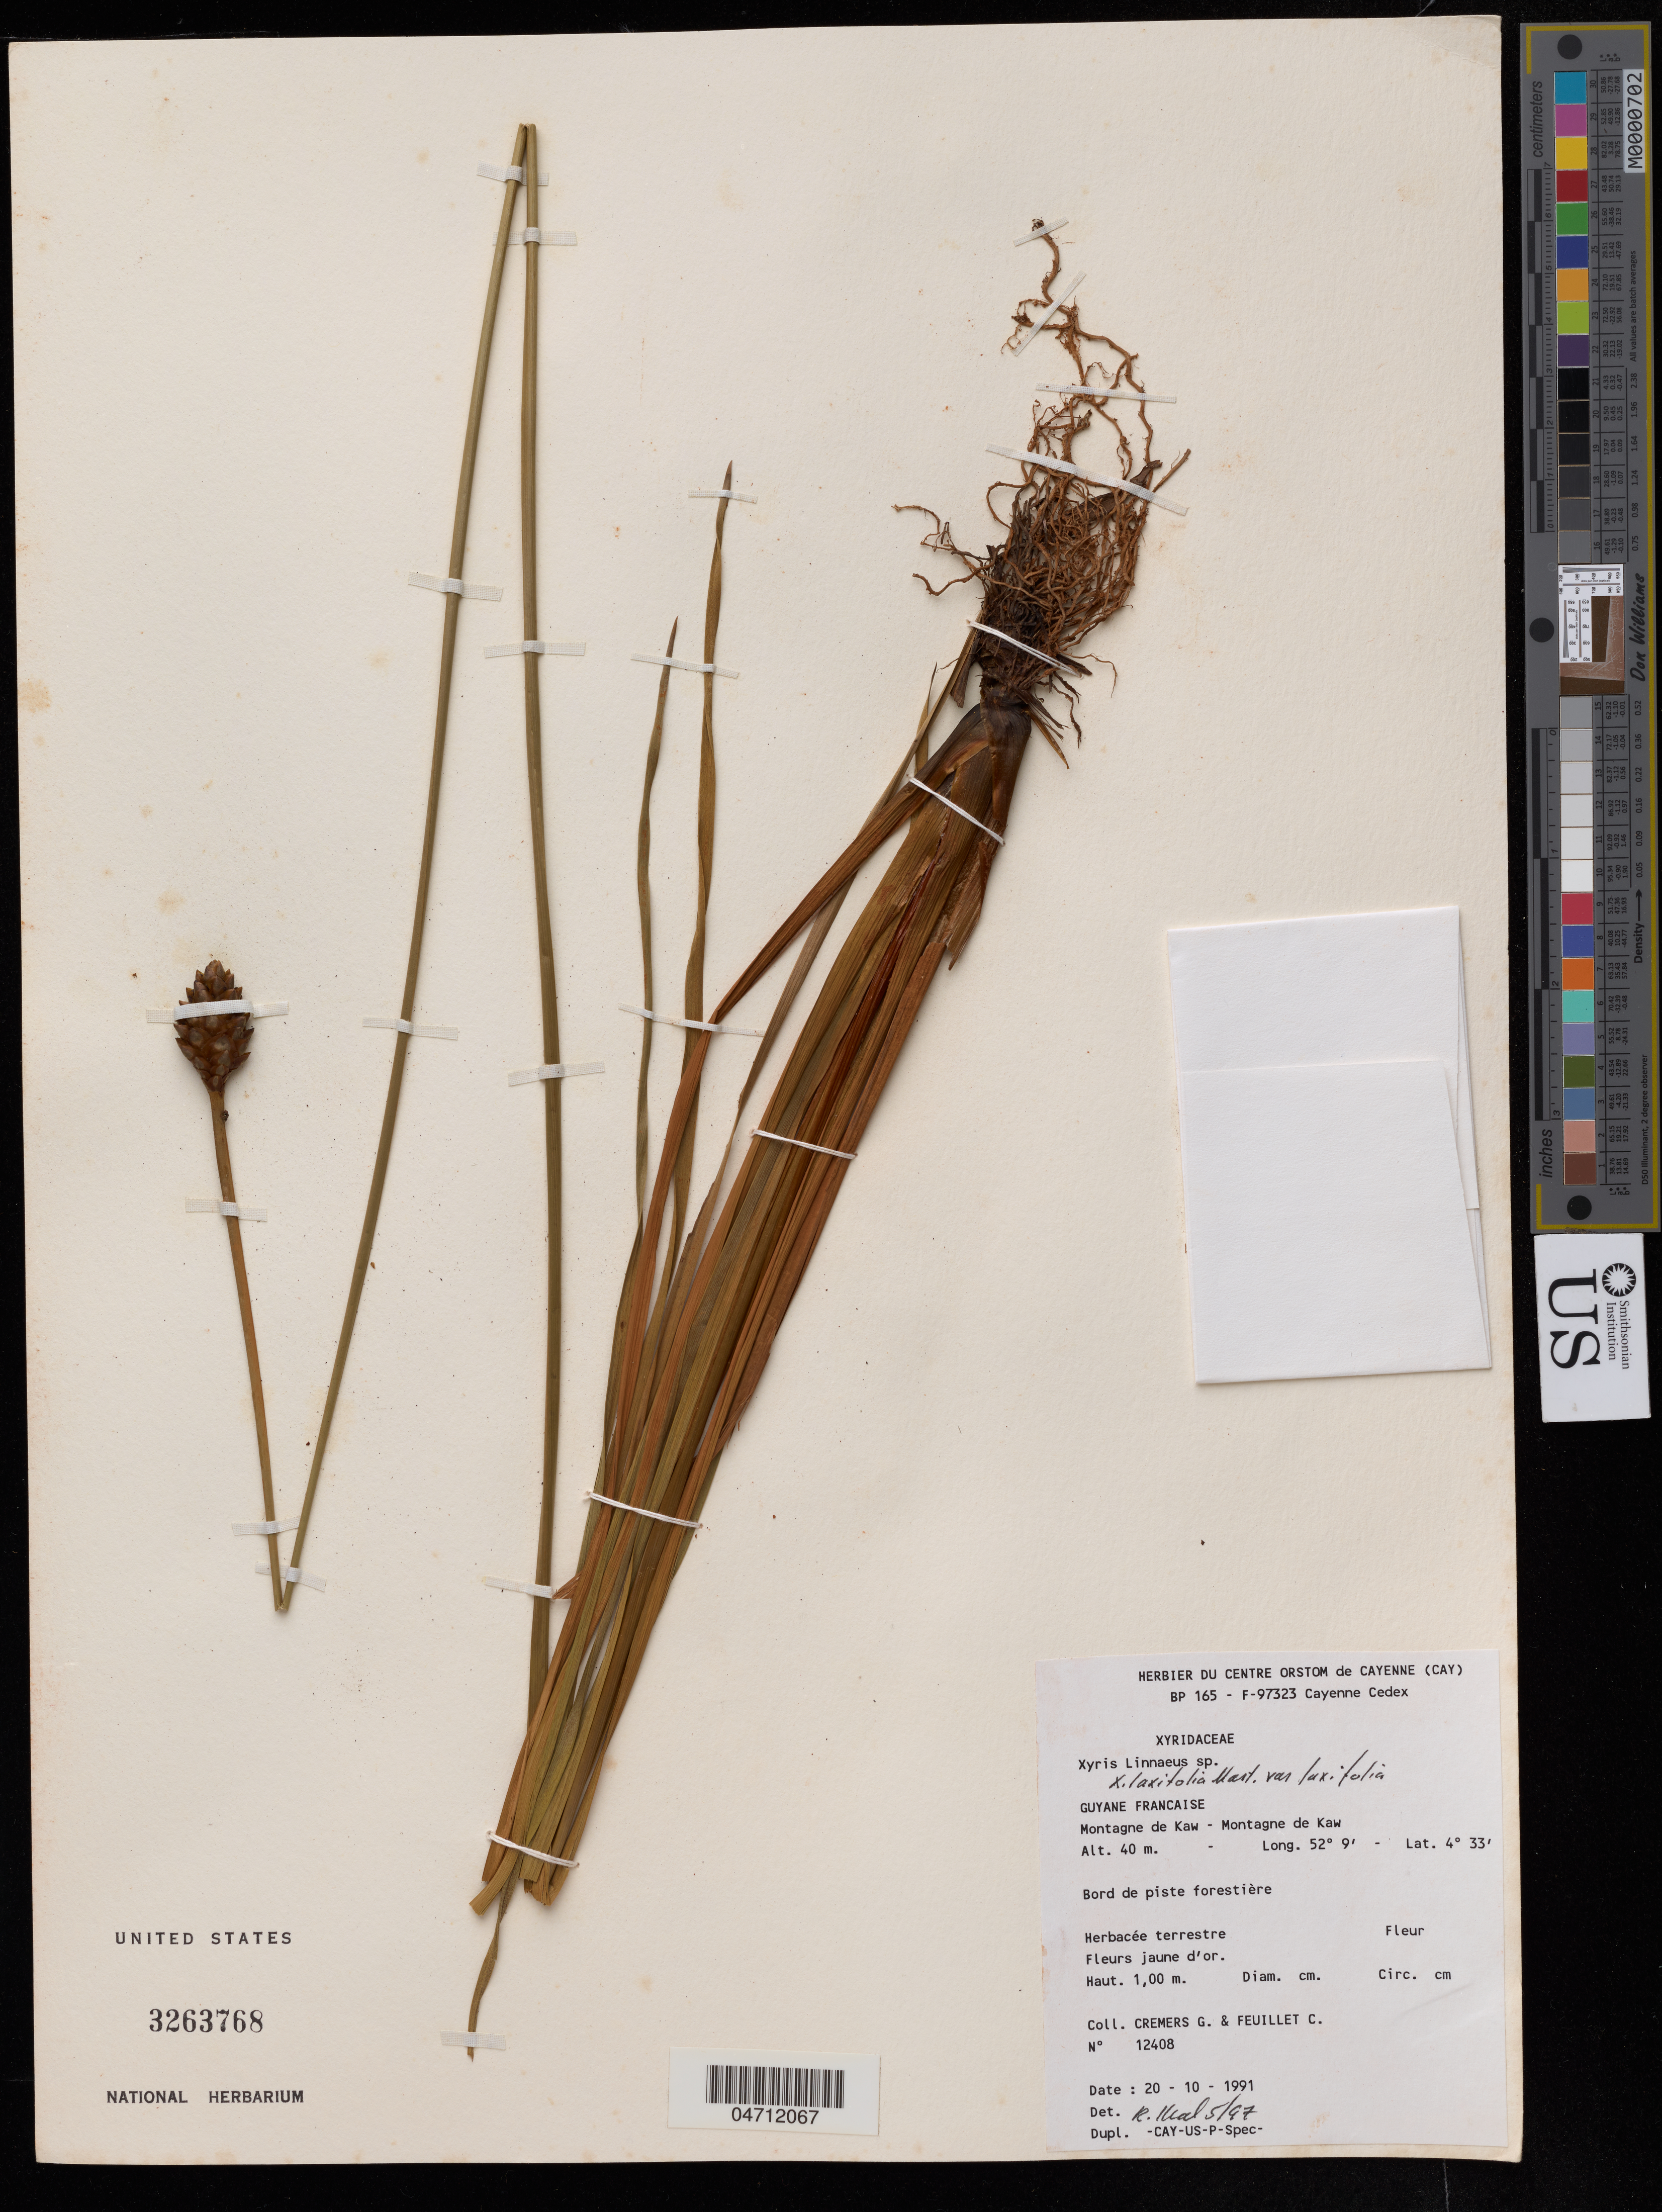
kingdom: Plantae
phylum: Tracheophyta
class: Liliopsida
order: Poales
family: Xyridaceae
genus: Xyris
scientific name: Xyris laxifolia var. laxifolia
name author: Mart.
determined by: Kral, R.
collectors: G. Cremers & C. Feuillet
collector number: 12408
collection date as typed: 20 Oct 1991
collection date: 1991-10-20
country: French Guiana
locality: Montagne de Kaw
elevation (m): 40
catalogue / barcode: US 3263768